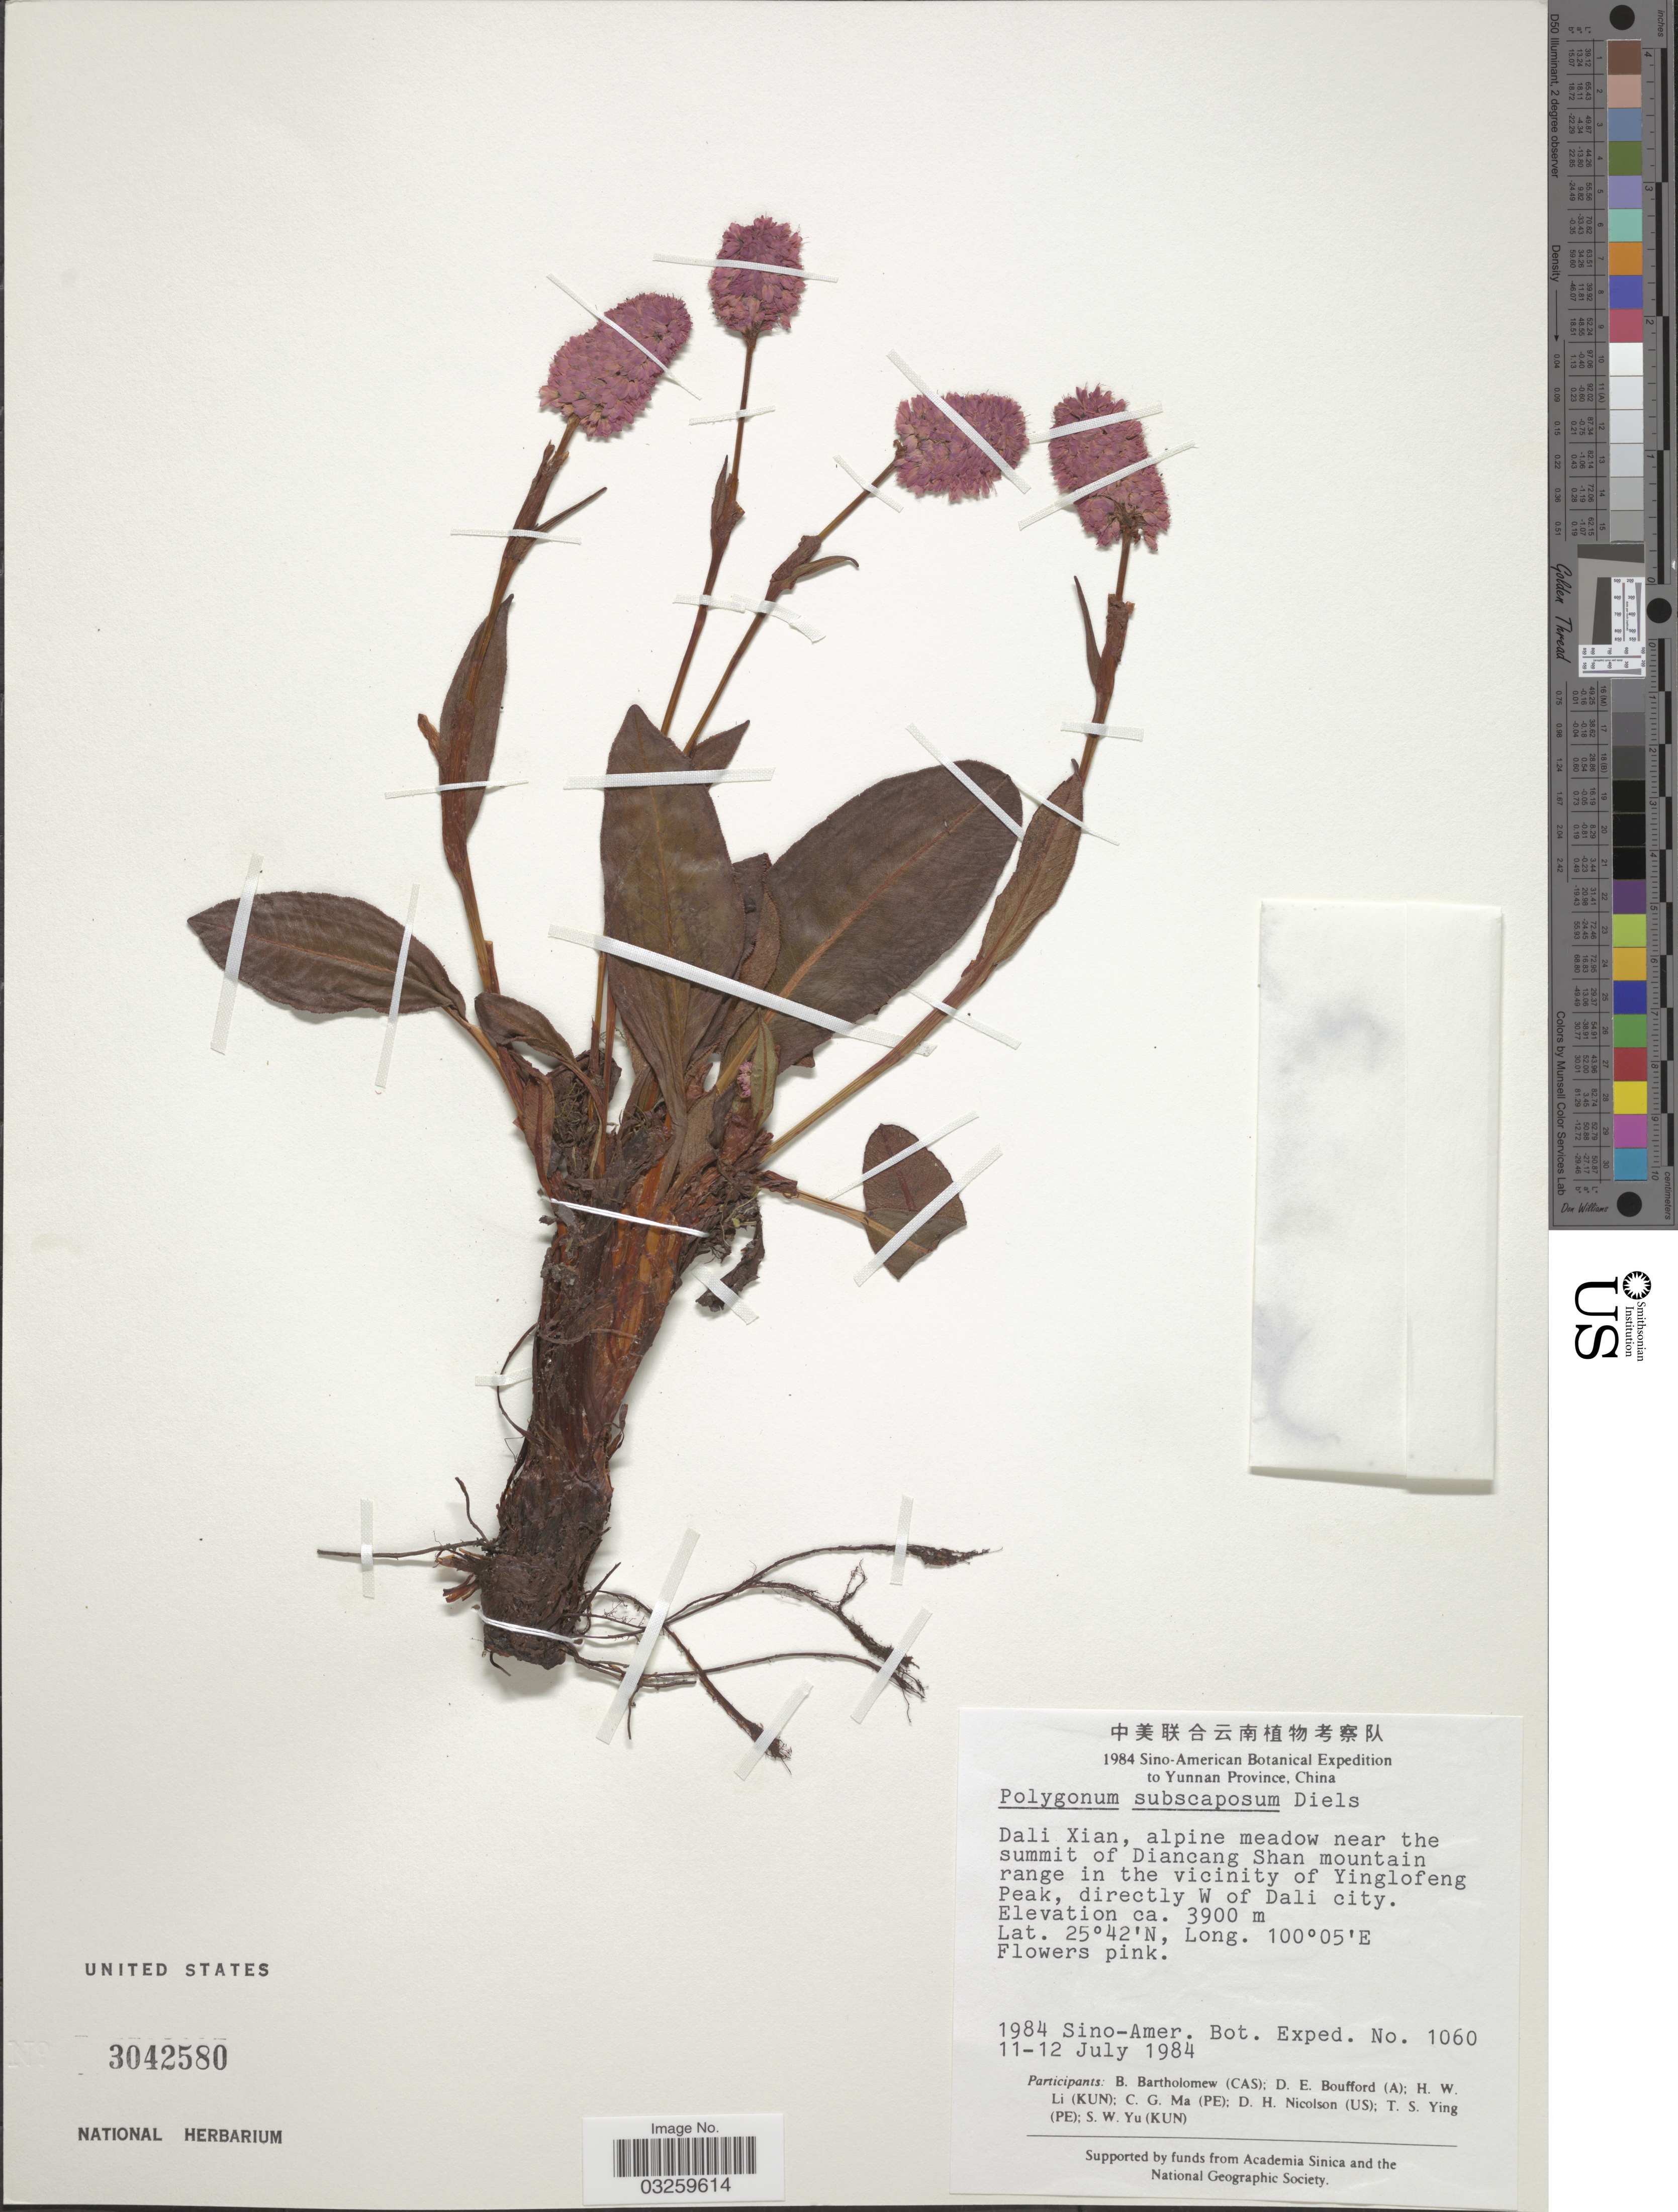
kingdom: Plantae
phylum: Tracheophyta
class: Magnoliopsida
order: Caryophyllales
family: Polygonaceae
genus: Bistorta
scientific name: Bistorta subscaposa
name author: (Diels) Petrov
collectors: Sino-Amer. Bot. Exped. 1984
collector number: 1060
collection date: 1984-07-11/1984-07-12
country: China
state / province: Yunnan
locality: Dali Xian, alpine meadow near the summit of Diancang Shan mountain range in the vicinity of Yinglofeng Peak, directly W of Dali City.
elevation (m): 3900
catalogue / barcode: US 3042580